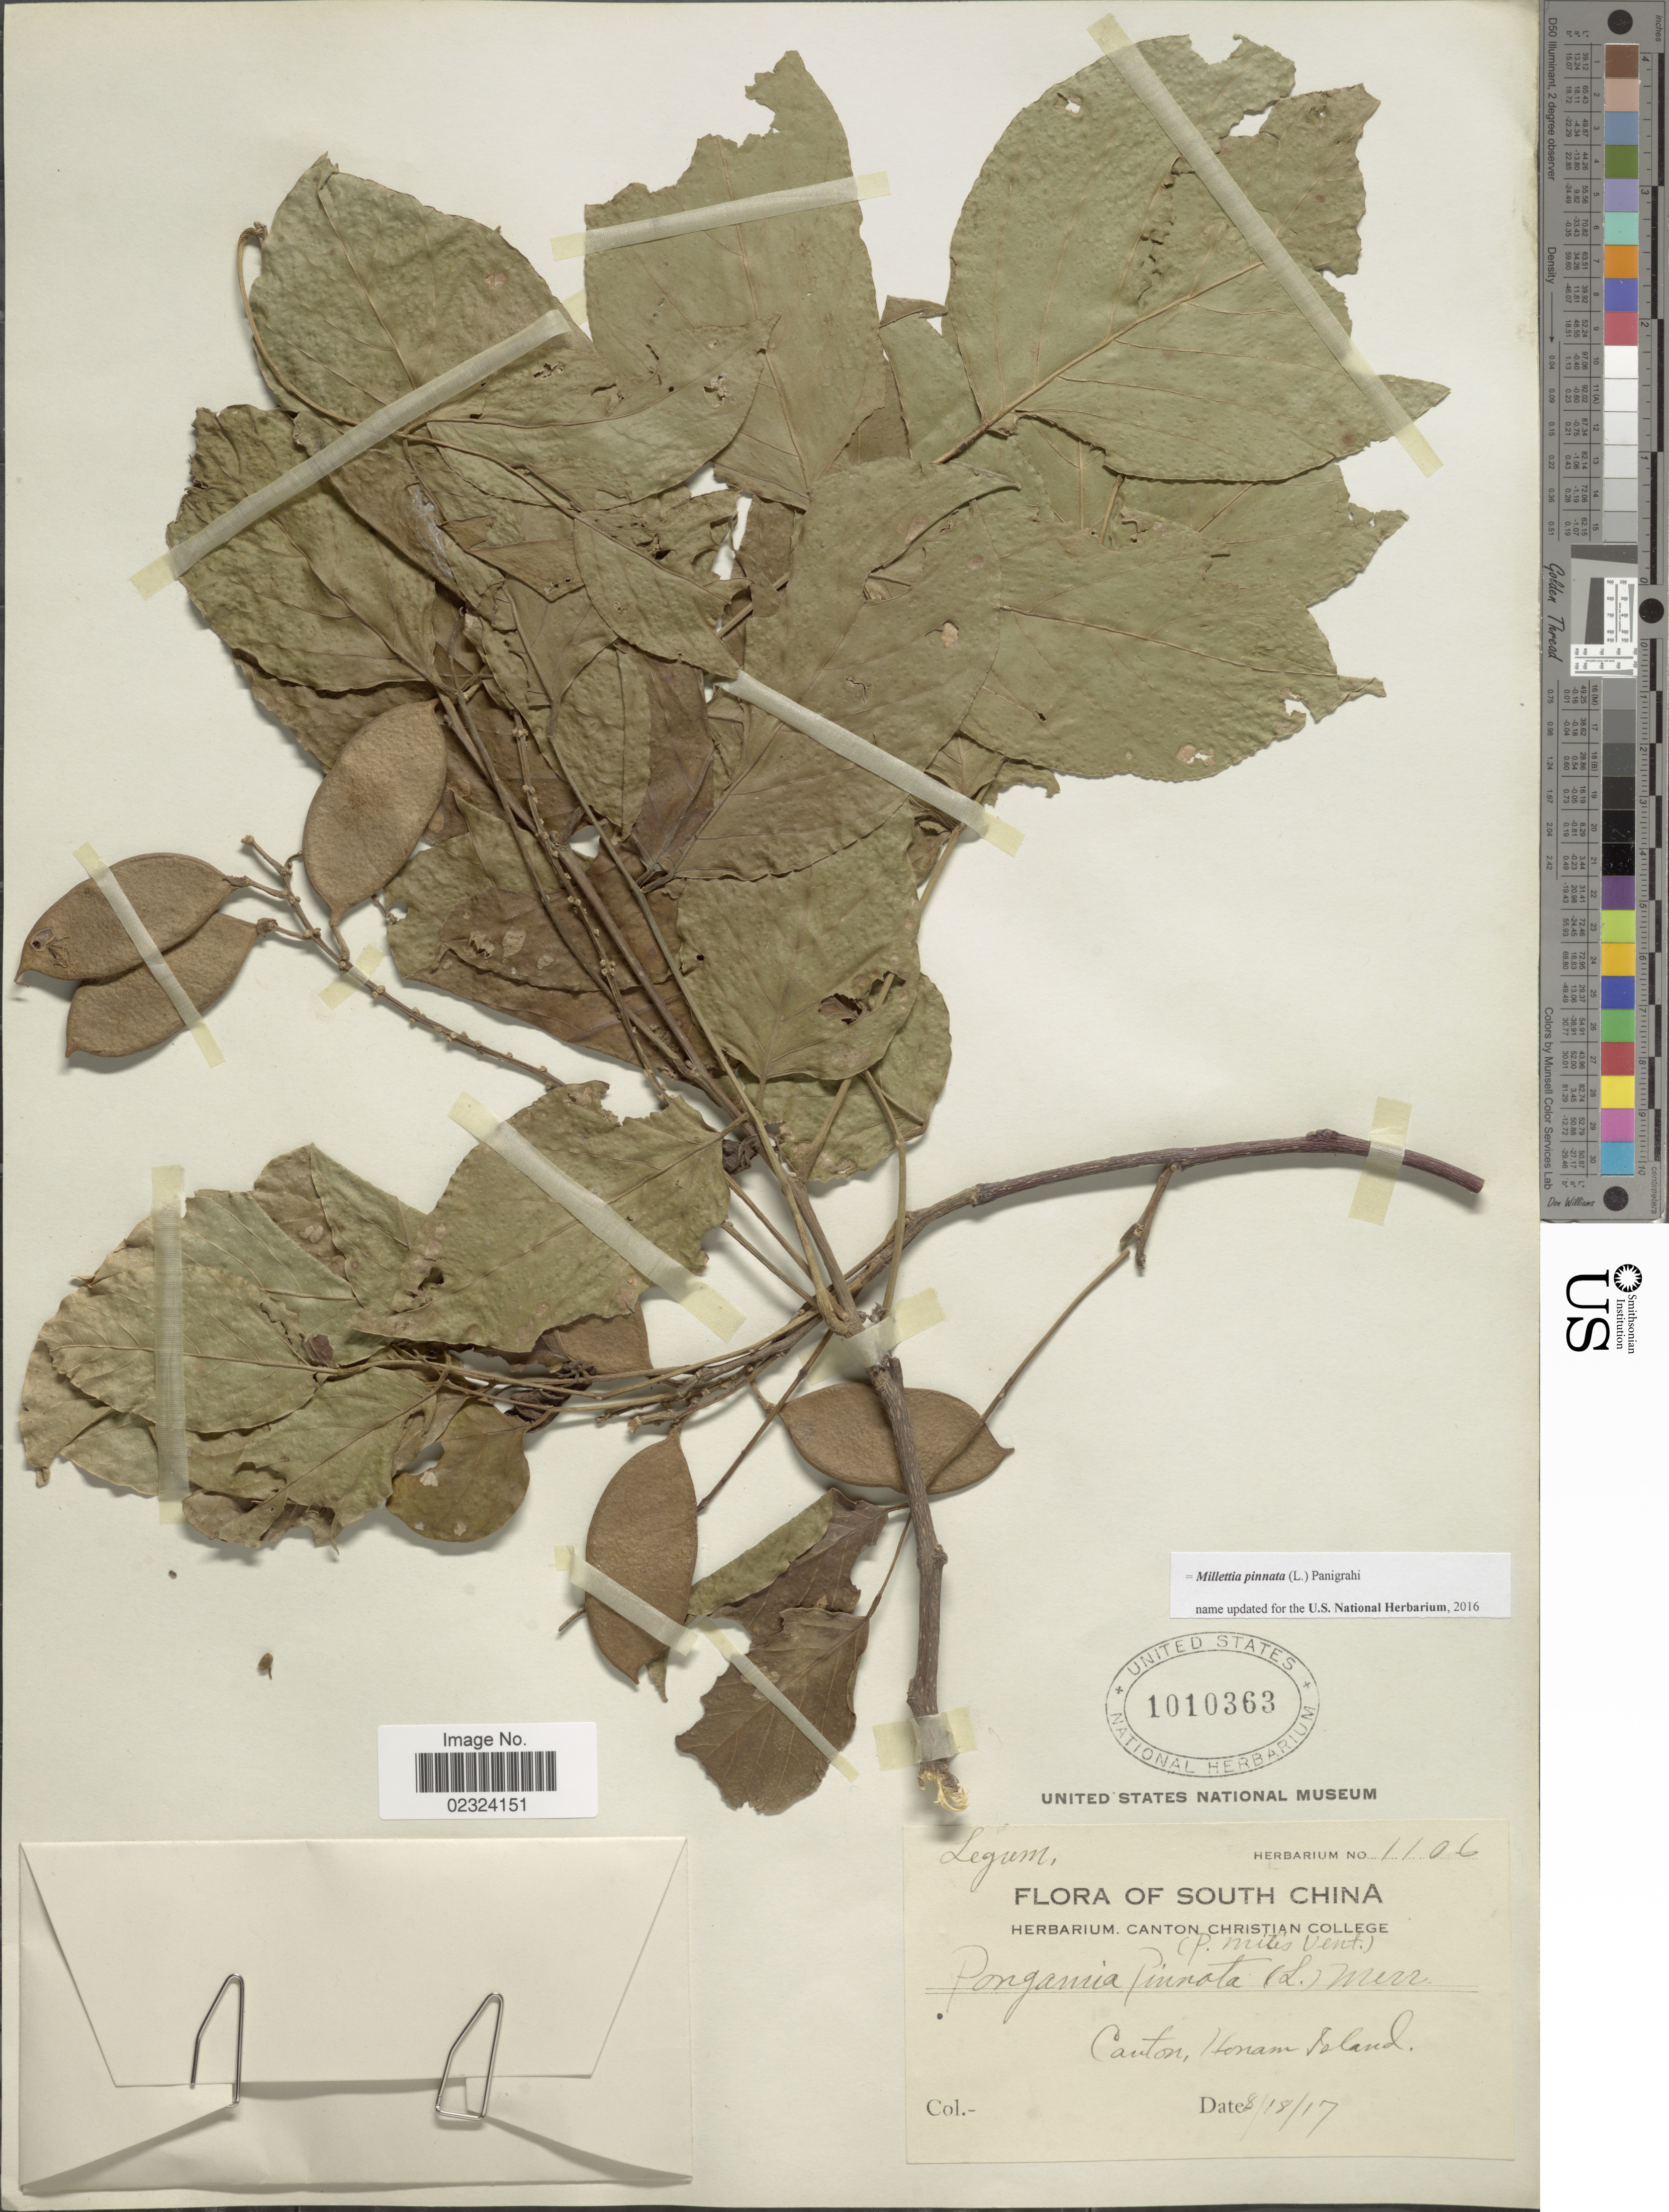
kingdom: Plantae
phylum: Tracheophyta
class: Magnoliopsida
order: Fabales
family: Fabaceae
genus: Millettia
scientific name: Millettia pinnata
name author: (L.) Panigrahi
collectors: ex herb. Canton Christian College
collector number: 1106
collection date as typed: Transcribed d/m/y: 18/8/17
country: China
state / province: Guangdong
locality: South China. Canton, Honam Island.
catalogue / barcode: US 1010363